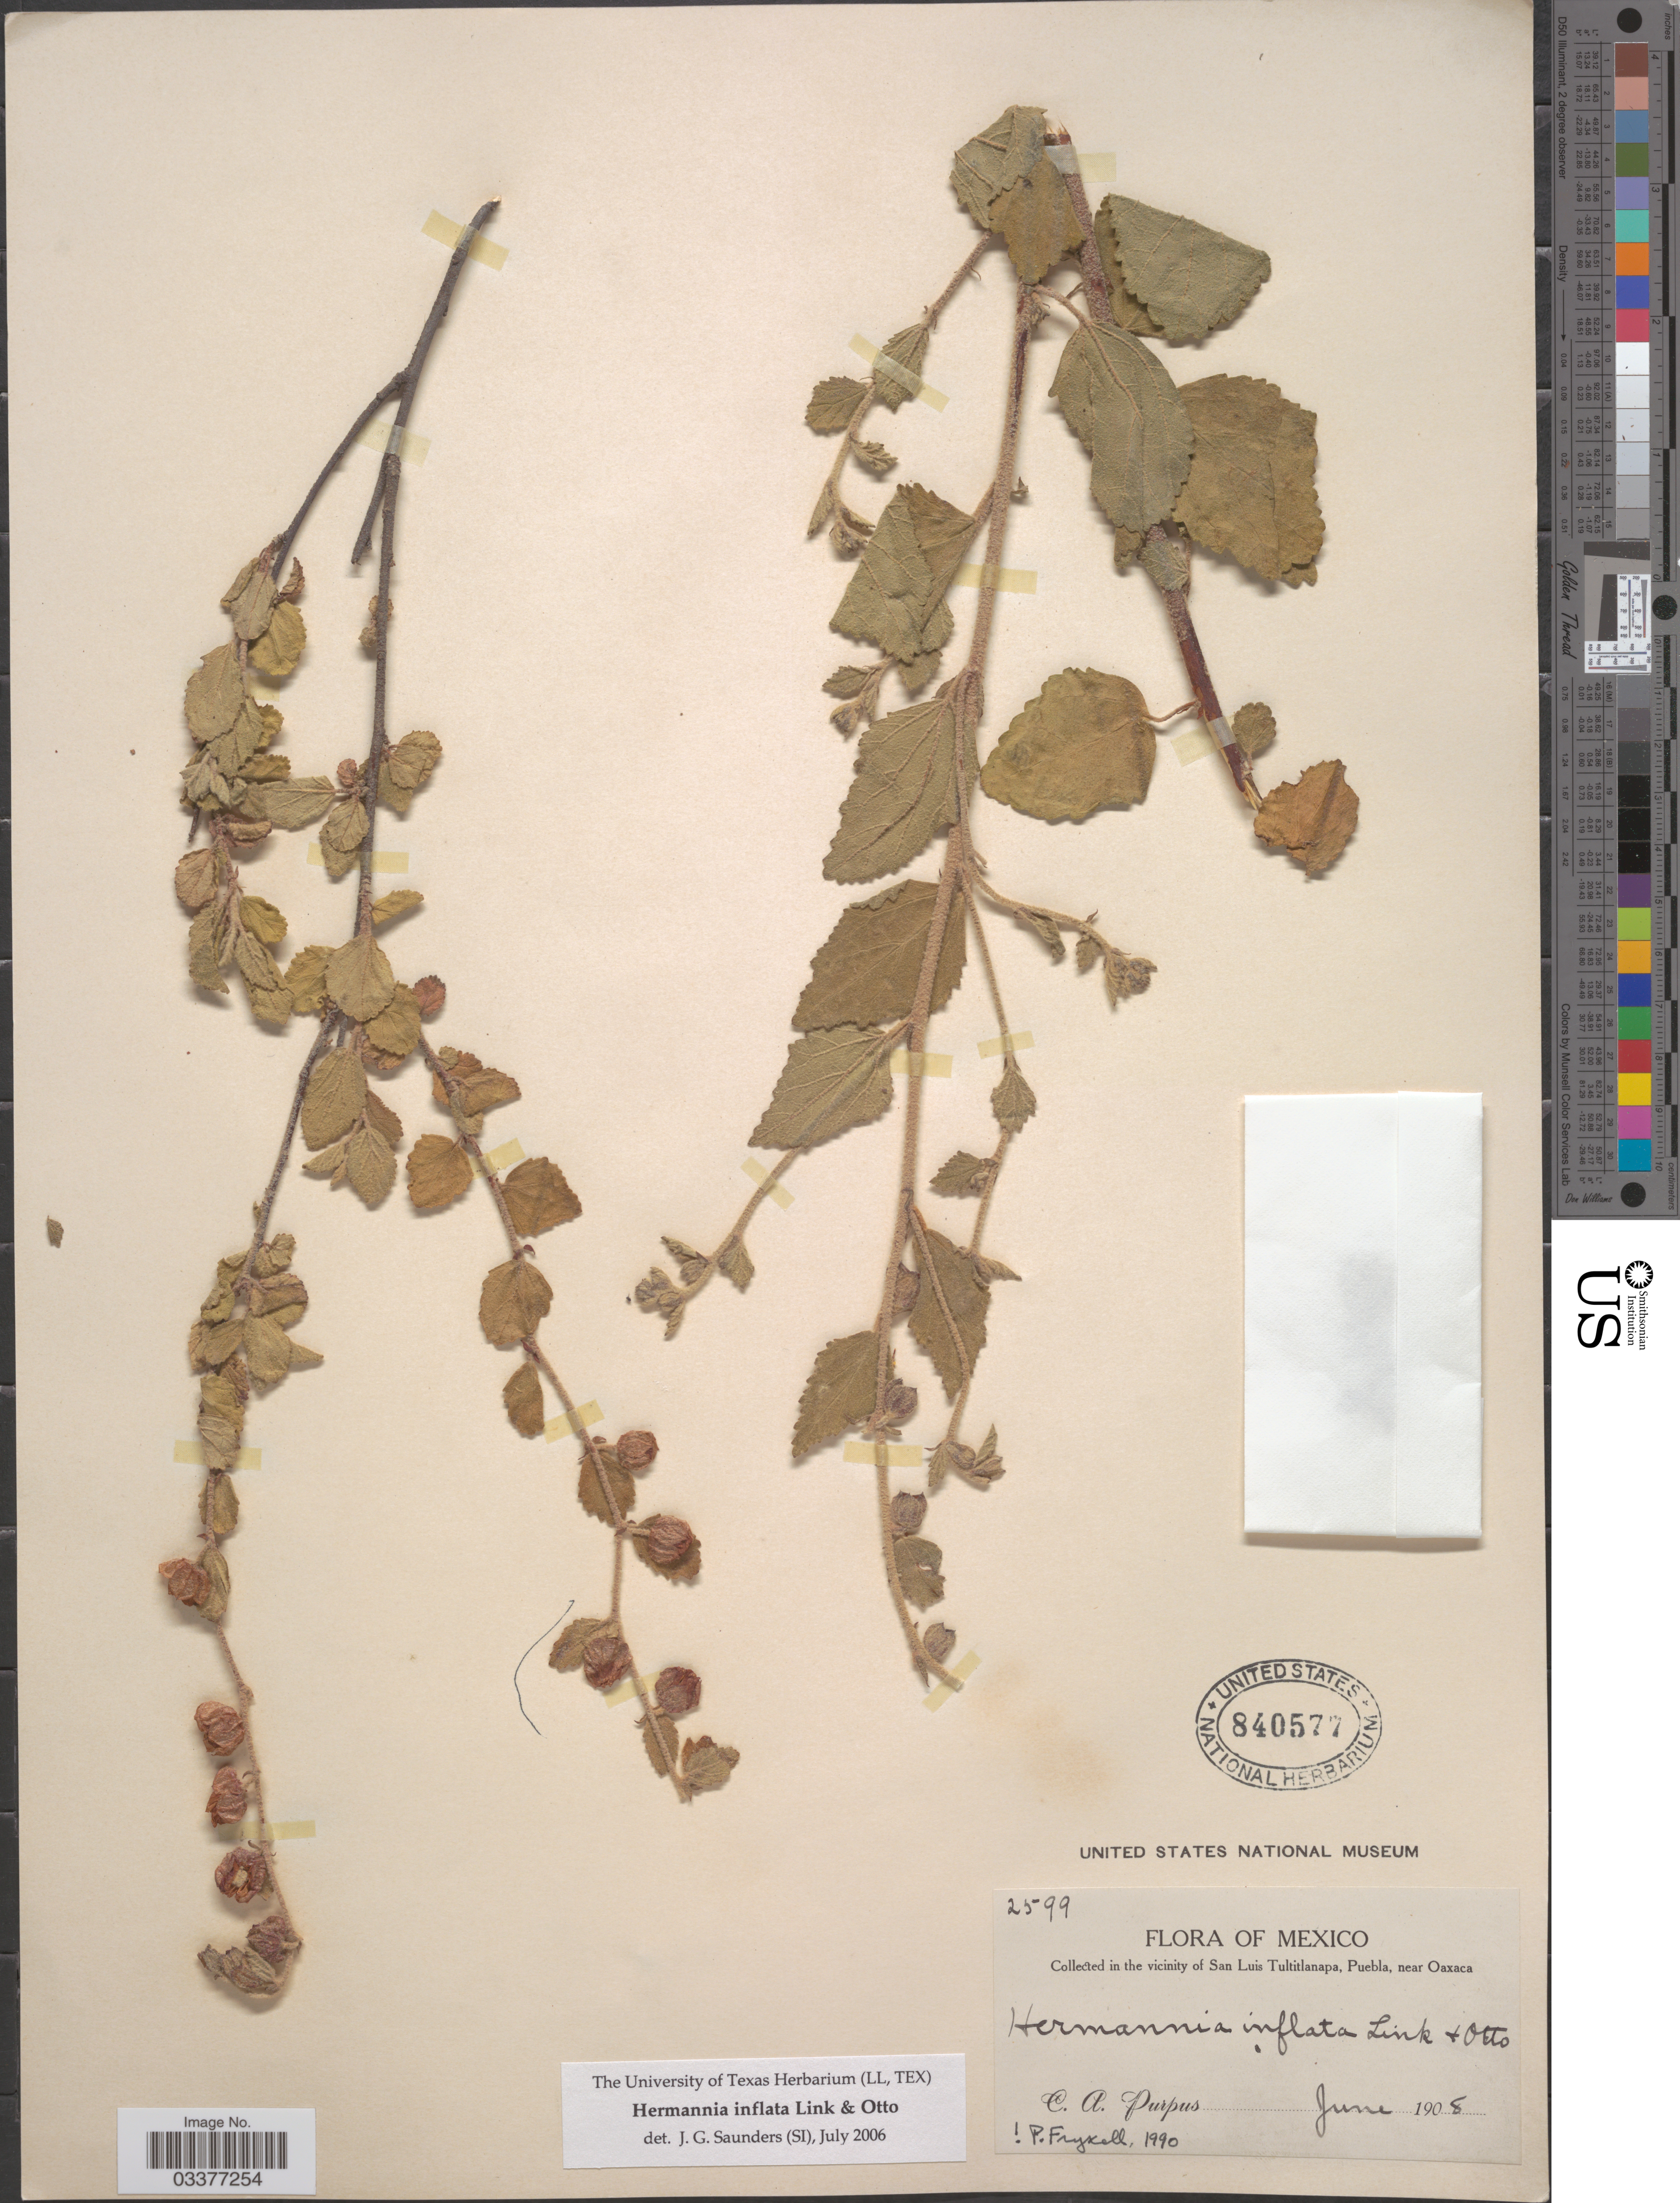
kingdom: Plantae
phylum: Tracheophyta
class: Magnoliopsida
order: Malvales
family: Malvaceae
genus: Hermannia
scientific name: Hermannia inflata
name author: Link & Otto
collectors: C. A. Purpus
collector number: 2599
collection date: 1908-06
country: Mexico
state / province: Puebla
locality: In the vicinity of San Luis Tultitlanapa, near Oaxaca.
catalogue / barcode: US 840577